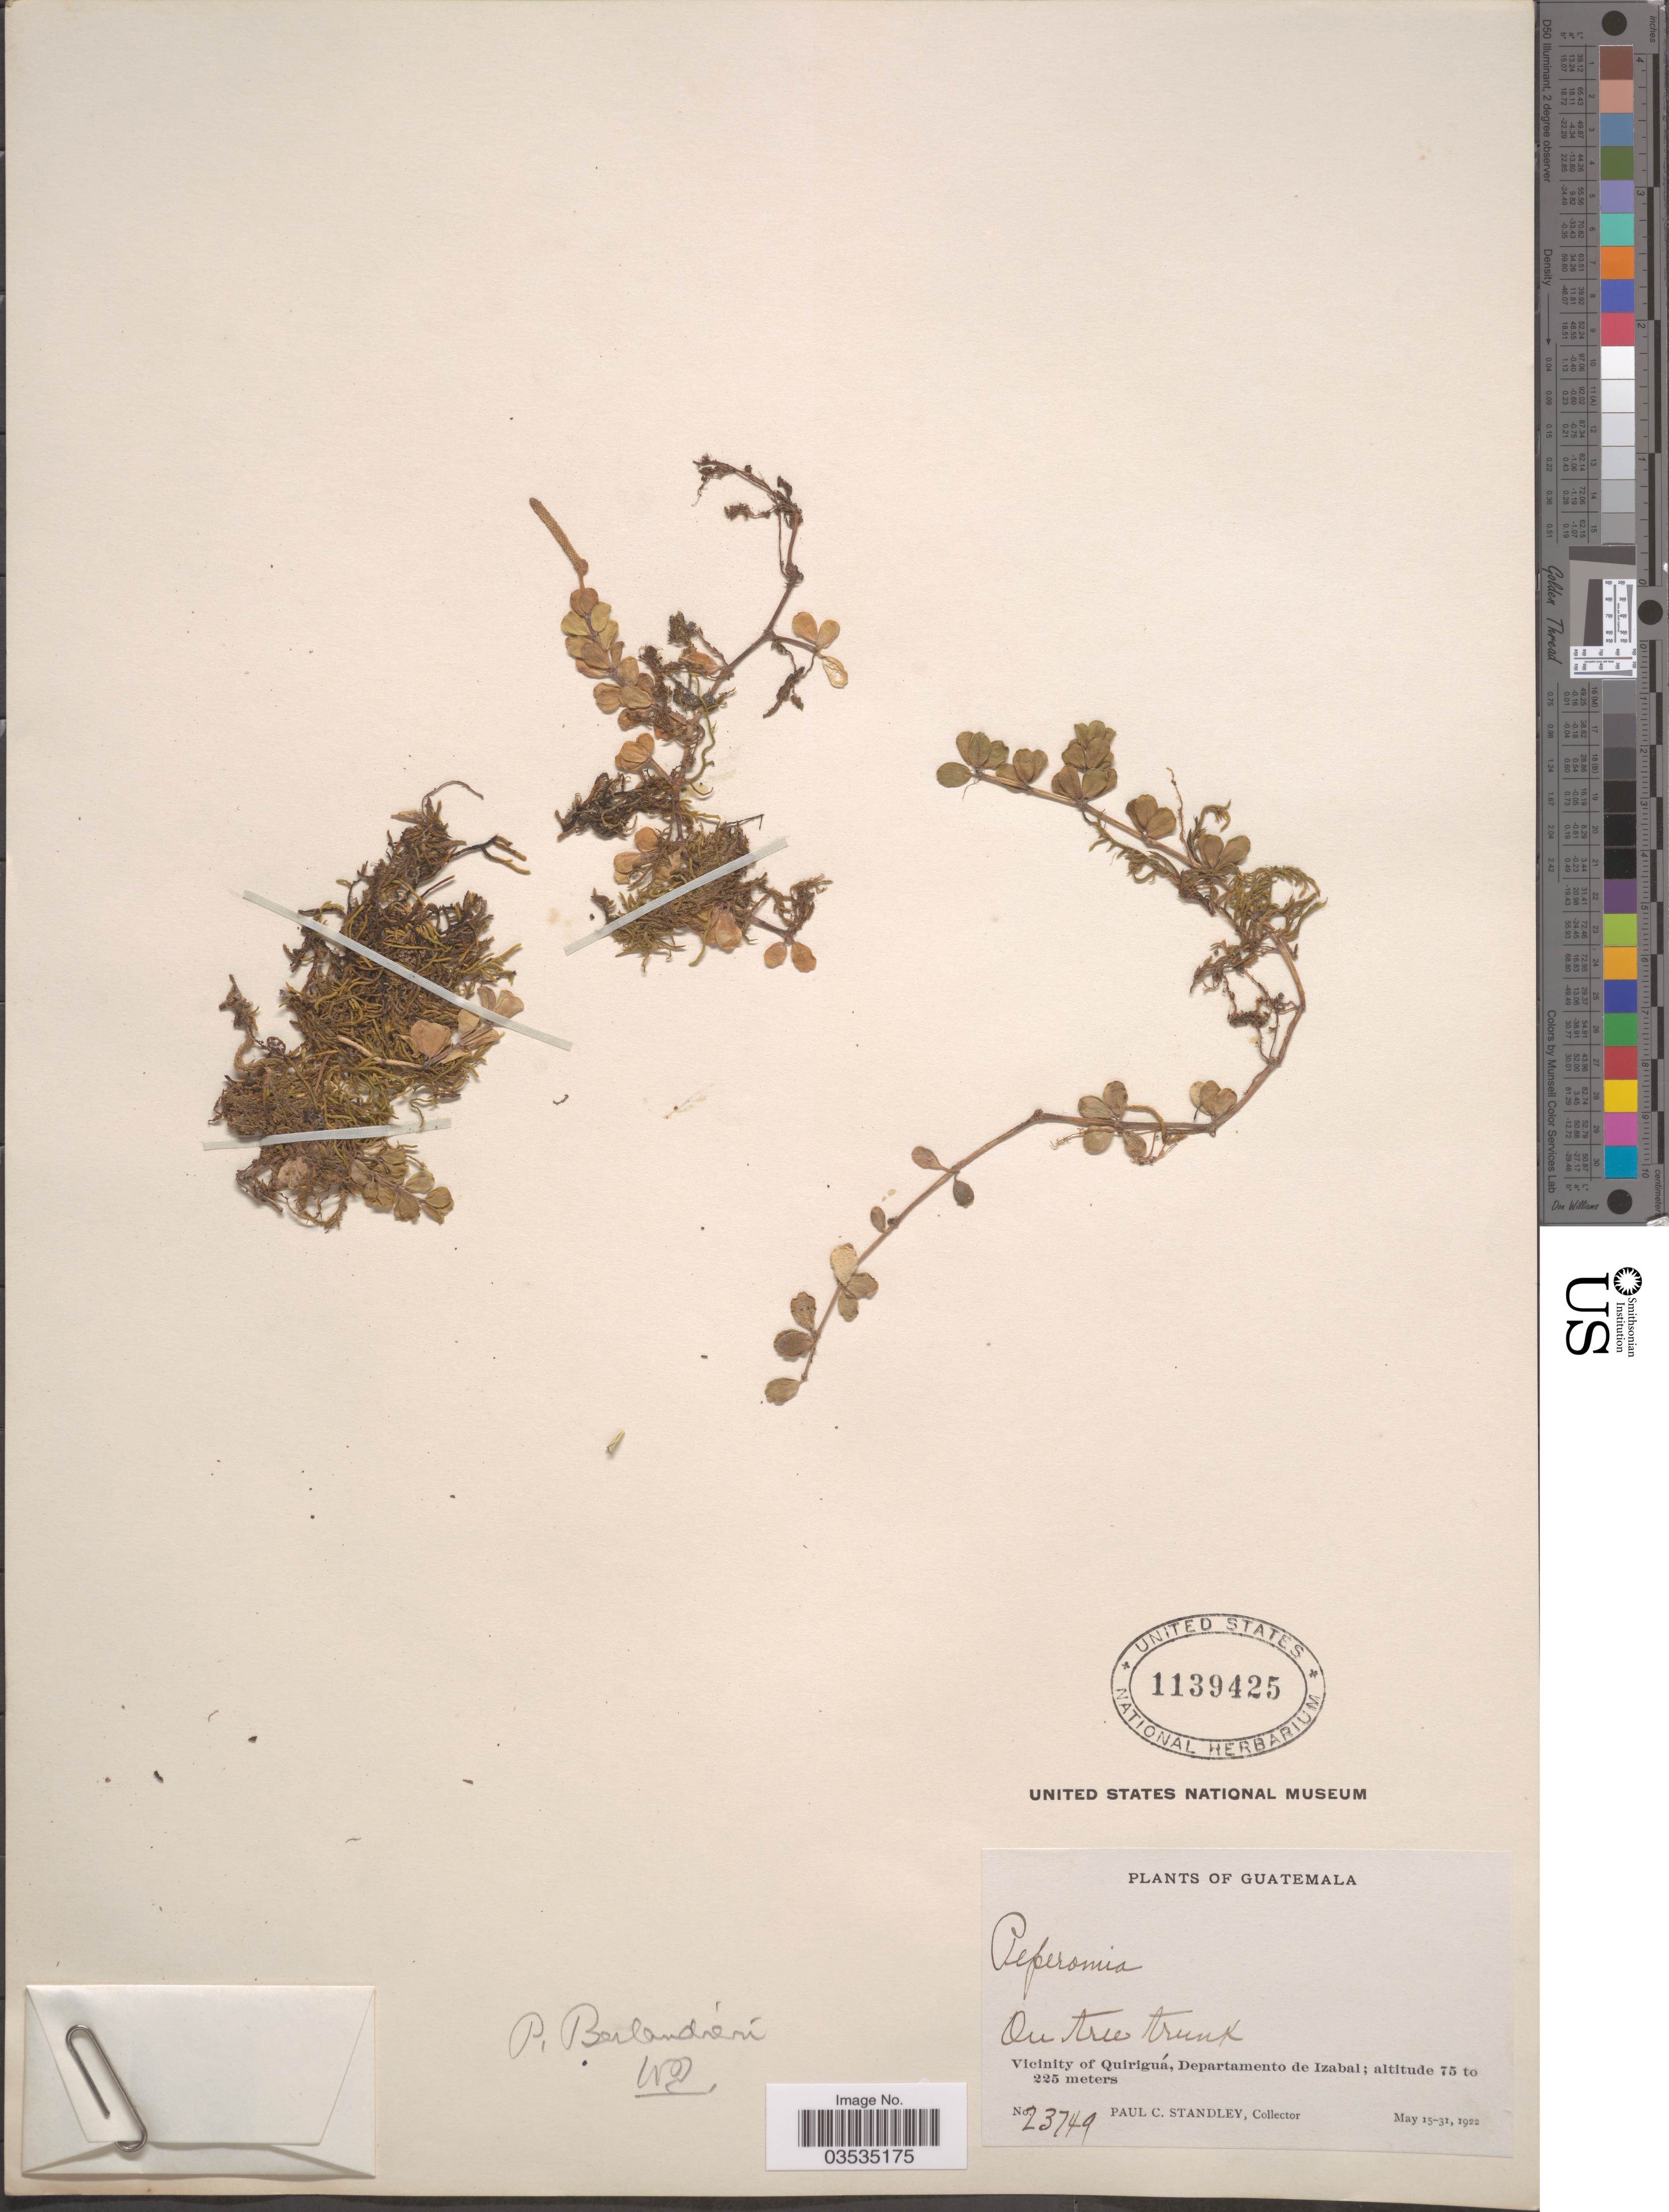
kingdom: Plantae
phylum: Tracheophyta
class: Magnoliopsida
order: Piperales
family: Piperaceae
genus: Peperomia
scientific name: Peperomia berlandieri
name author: Miq.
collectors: P. C. Standley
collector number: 23749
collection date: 1922-05-15/1922-05-31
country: Guatemala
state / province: Izabal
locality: Vicinity of Quiriguá, Departamento de Izabal.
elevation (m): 75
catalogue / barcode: US 1139425